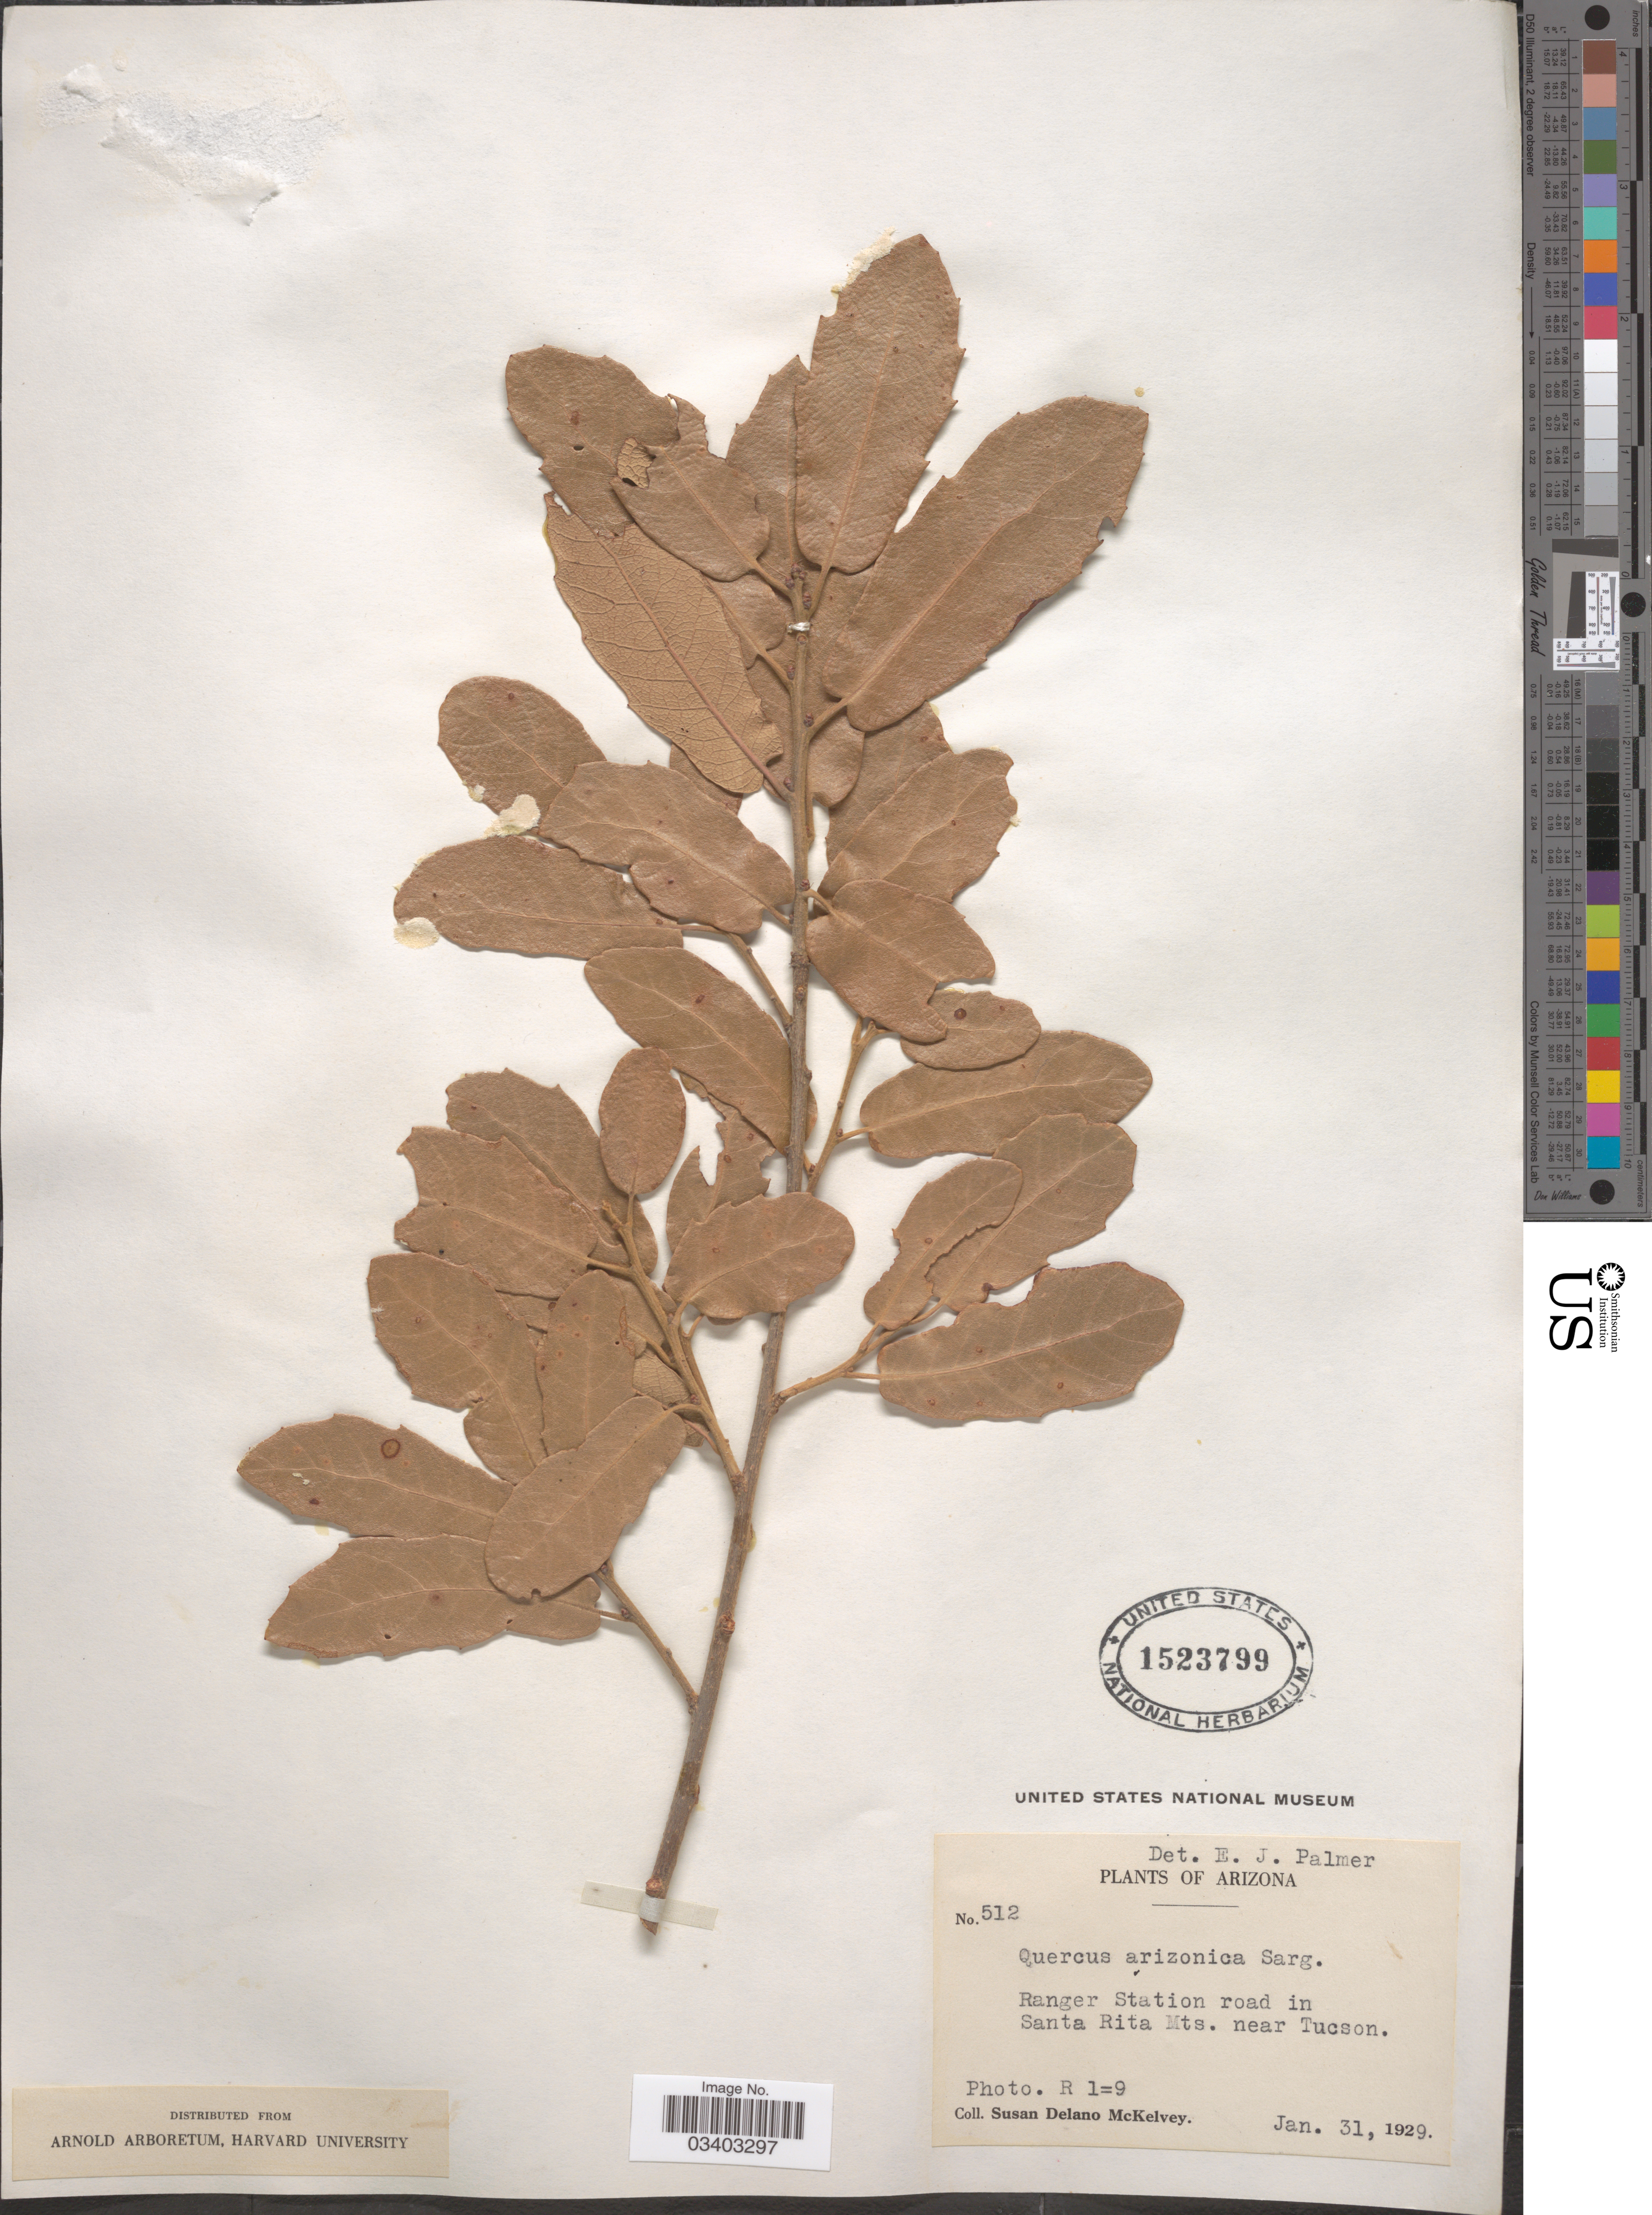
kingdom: Plantae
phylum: Tracheophyta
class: Magnoliopsida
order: Fagales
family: Fagaceae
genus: Quercus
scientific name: Quercus arizonica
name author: Sarg.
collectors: S. A. McKelvey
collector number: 512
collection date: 1929-01-31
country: United States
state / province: Arizona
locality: Ranger Station road in Santa Rita Mts. near Tucson.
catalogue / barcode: US 1523799